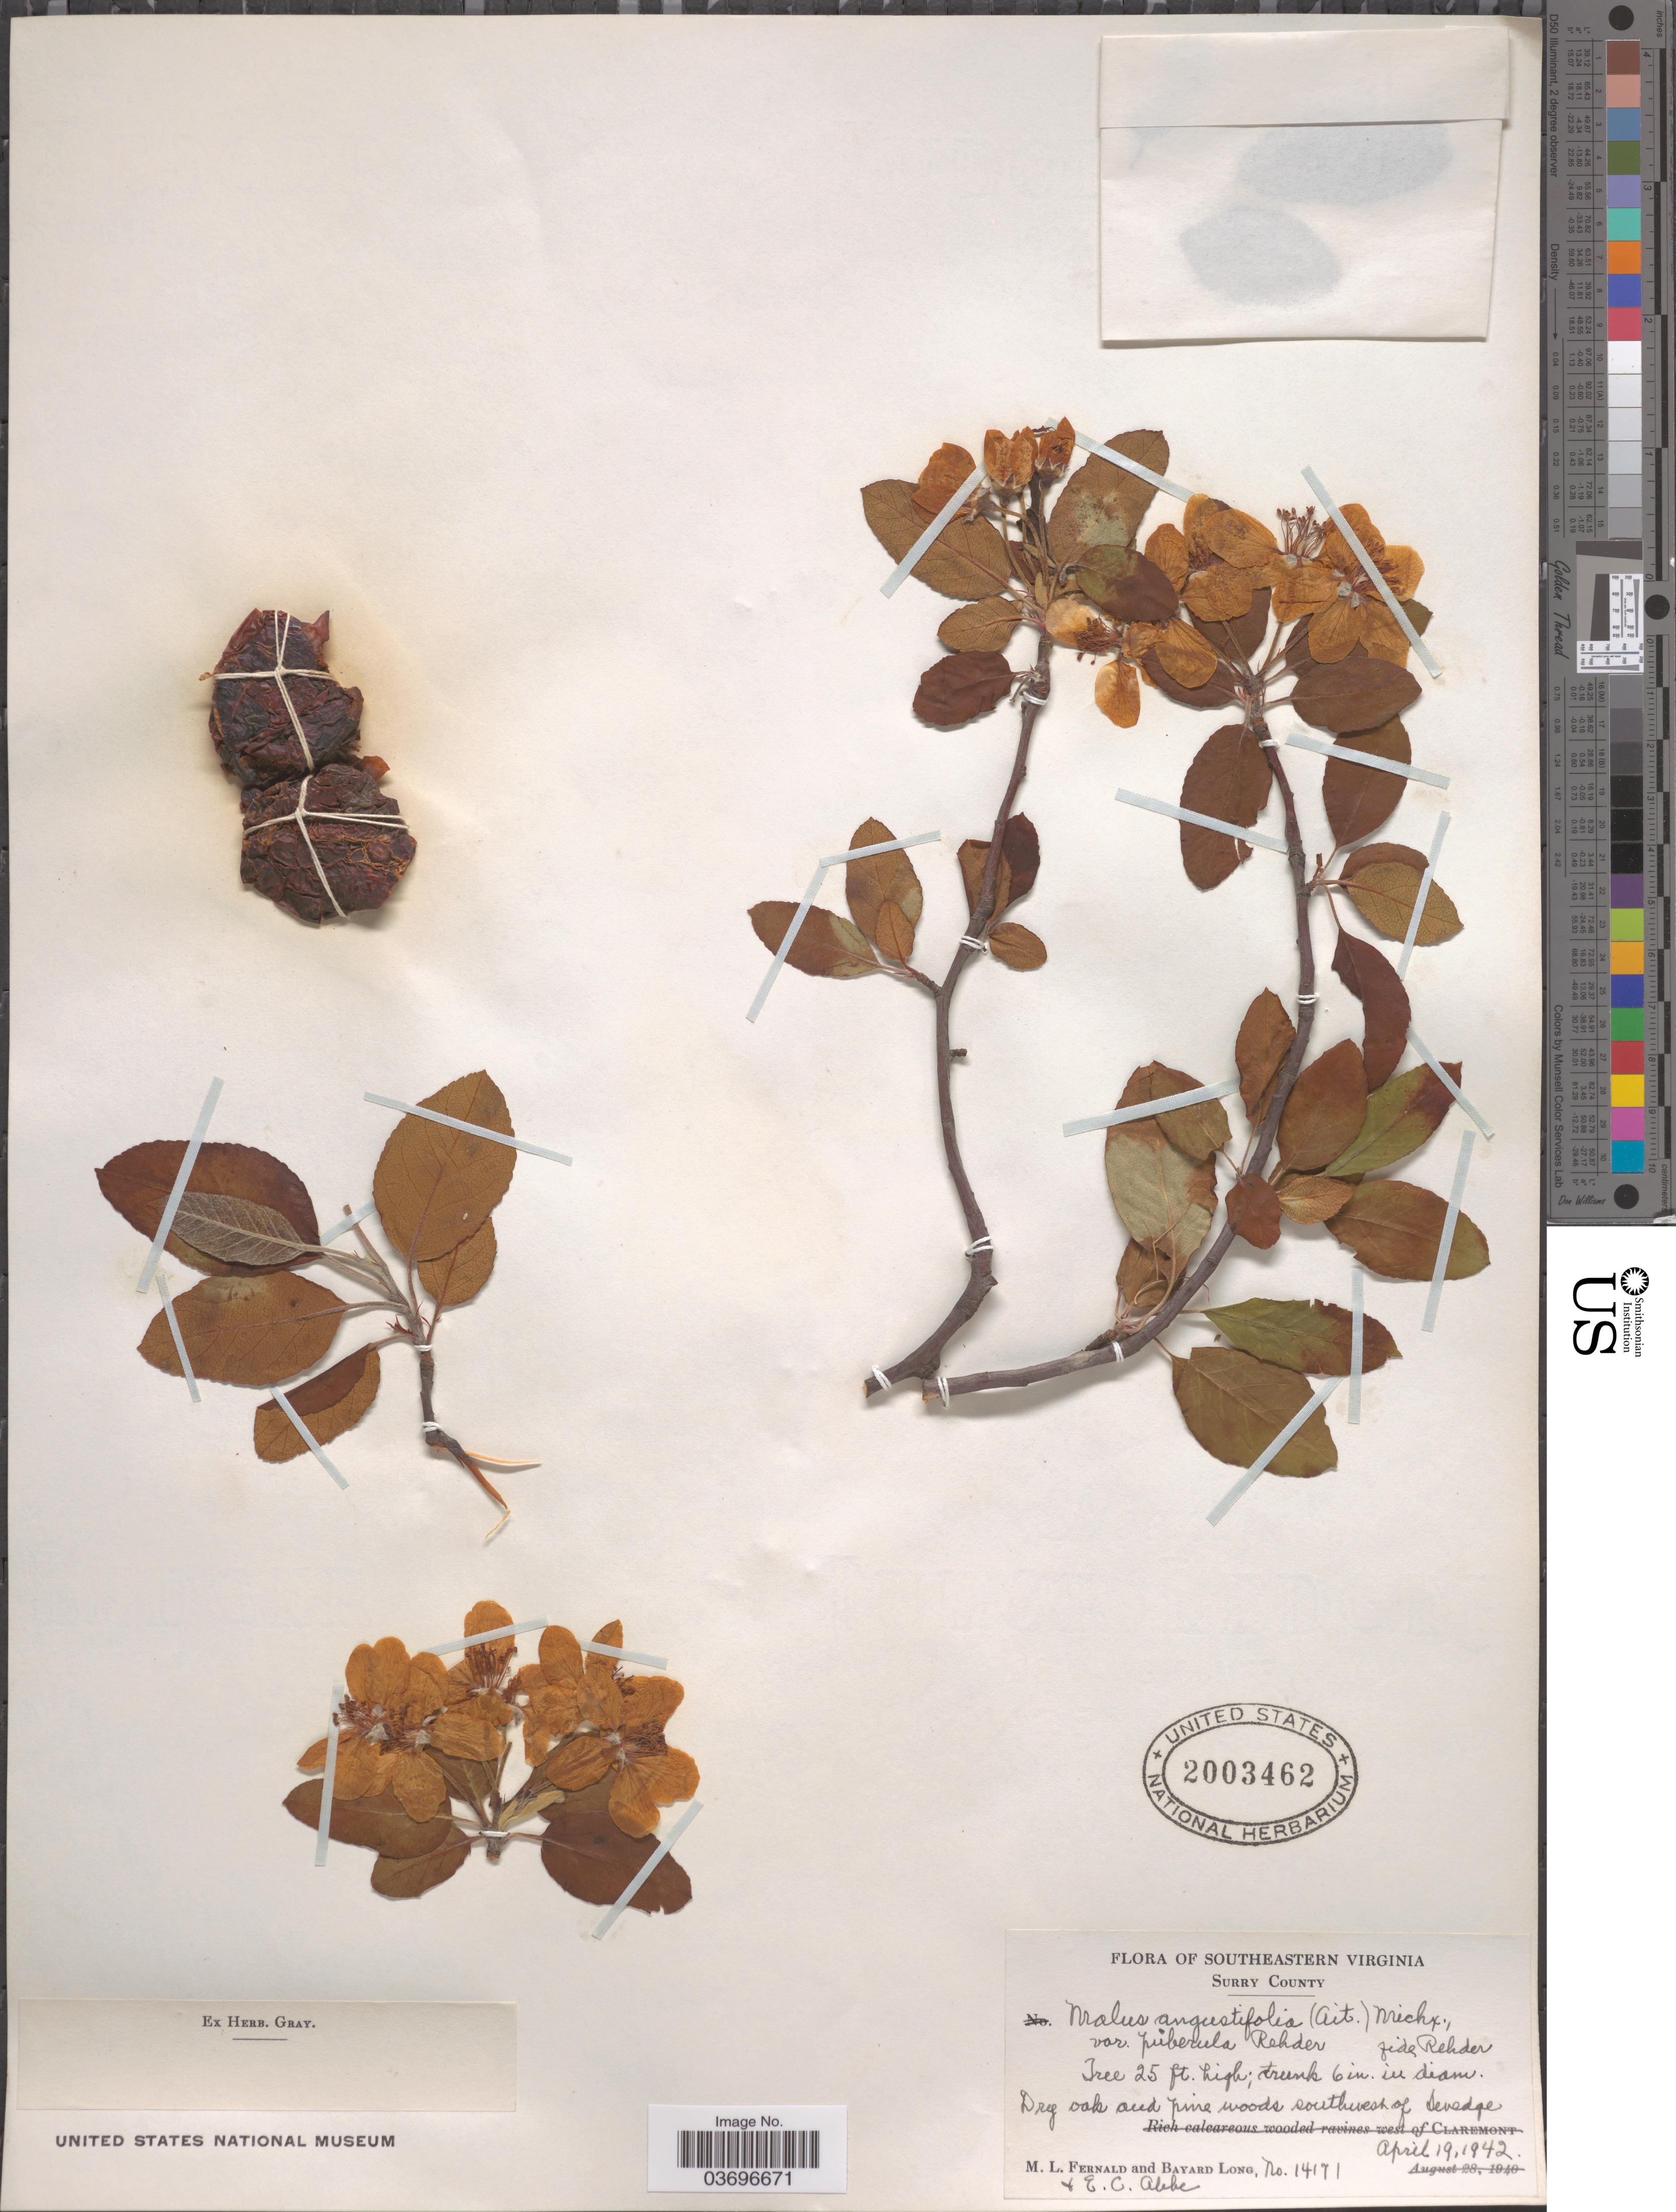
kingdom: Plantae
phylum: Tracheophyta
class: Magnoliopsida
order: Rosales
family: Rosaceae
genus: Malus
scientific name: Malus angustifolia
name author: (Aiton) Michx.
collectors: M. L. Fernald, B. Long & E. C. Abbe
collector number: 14171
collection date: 1942-04-19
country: United States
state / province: Virginia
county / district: Surry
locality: Southeastern Virginia. Surry County. Dry oak and pine woods southwest of Sevedge.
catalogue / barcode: US 2003462